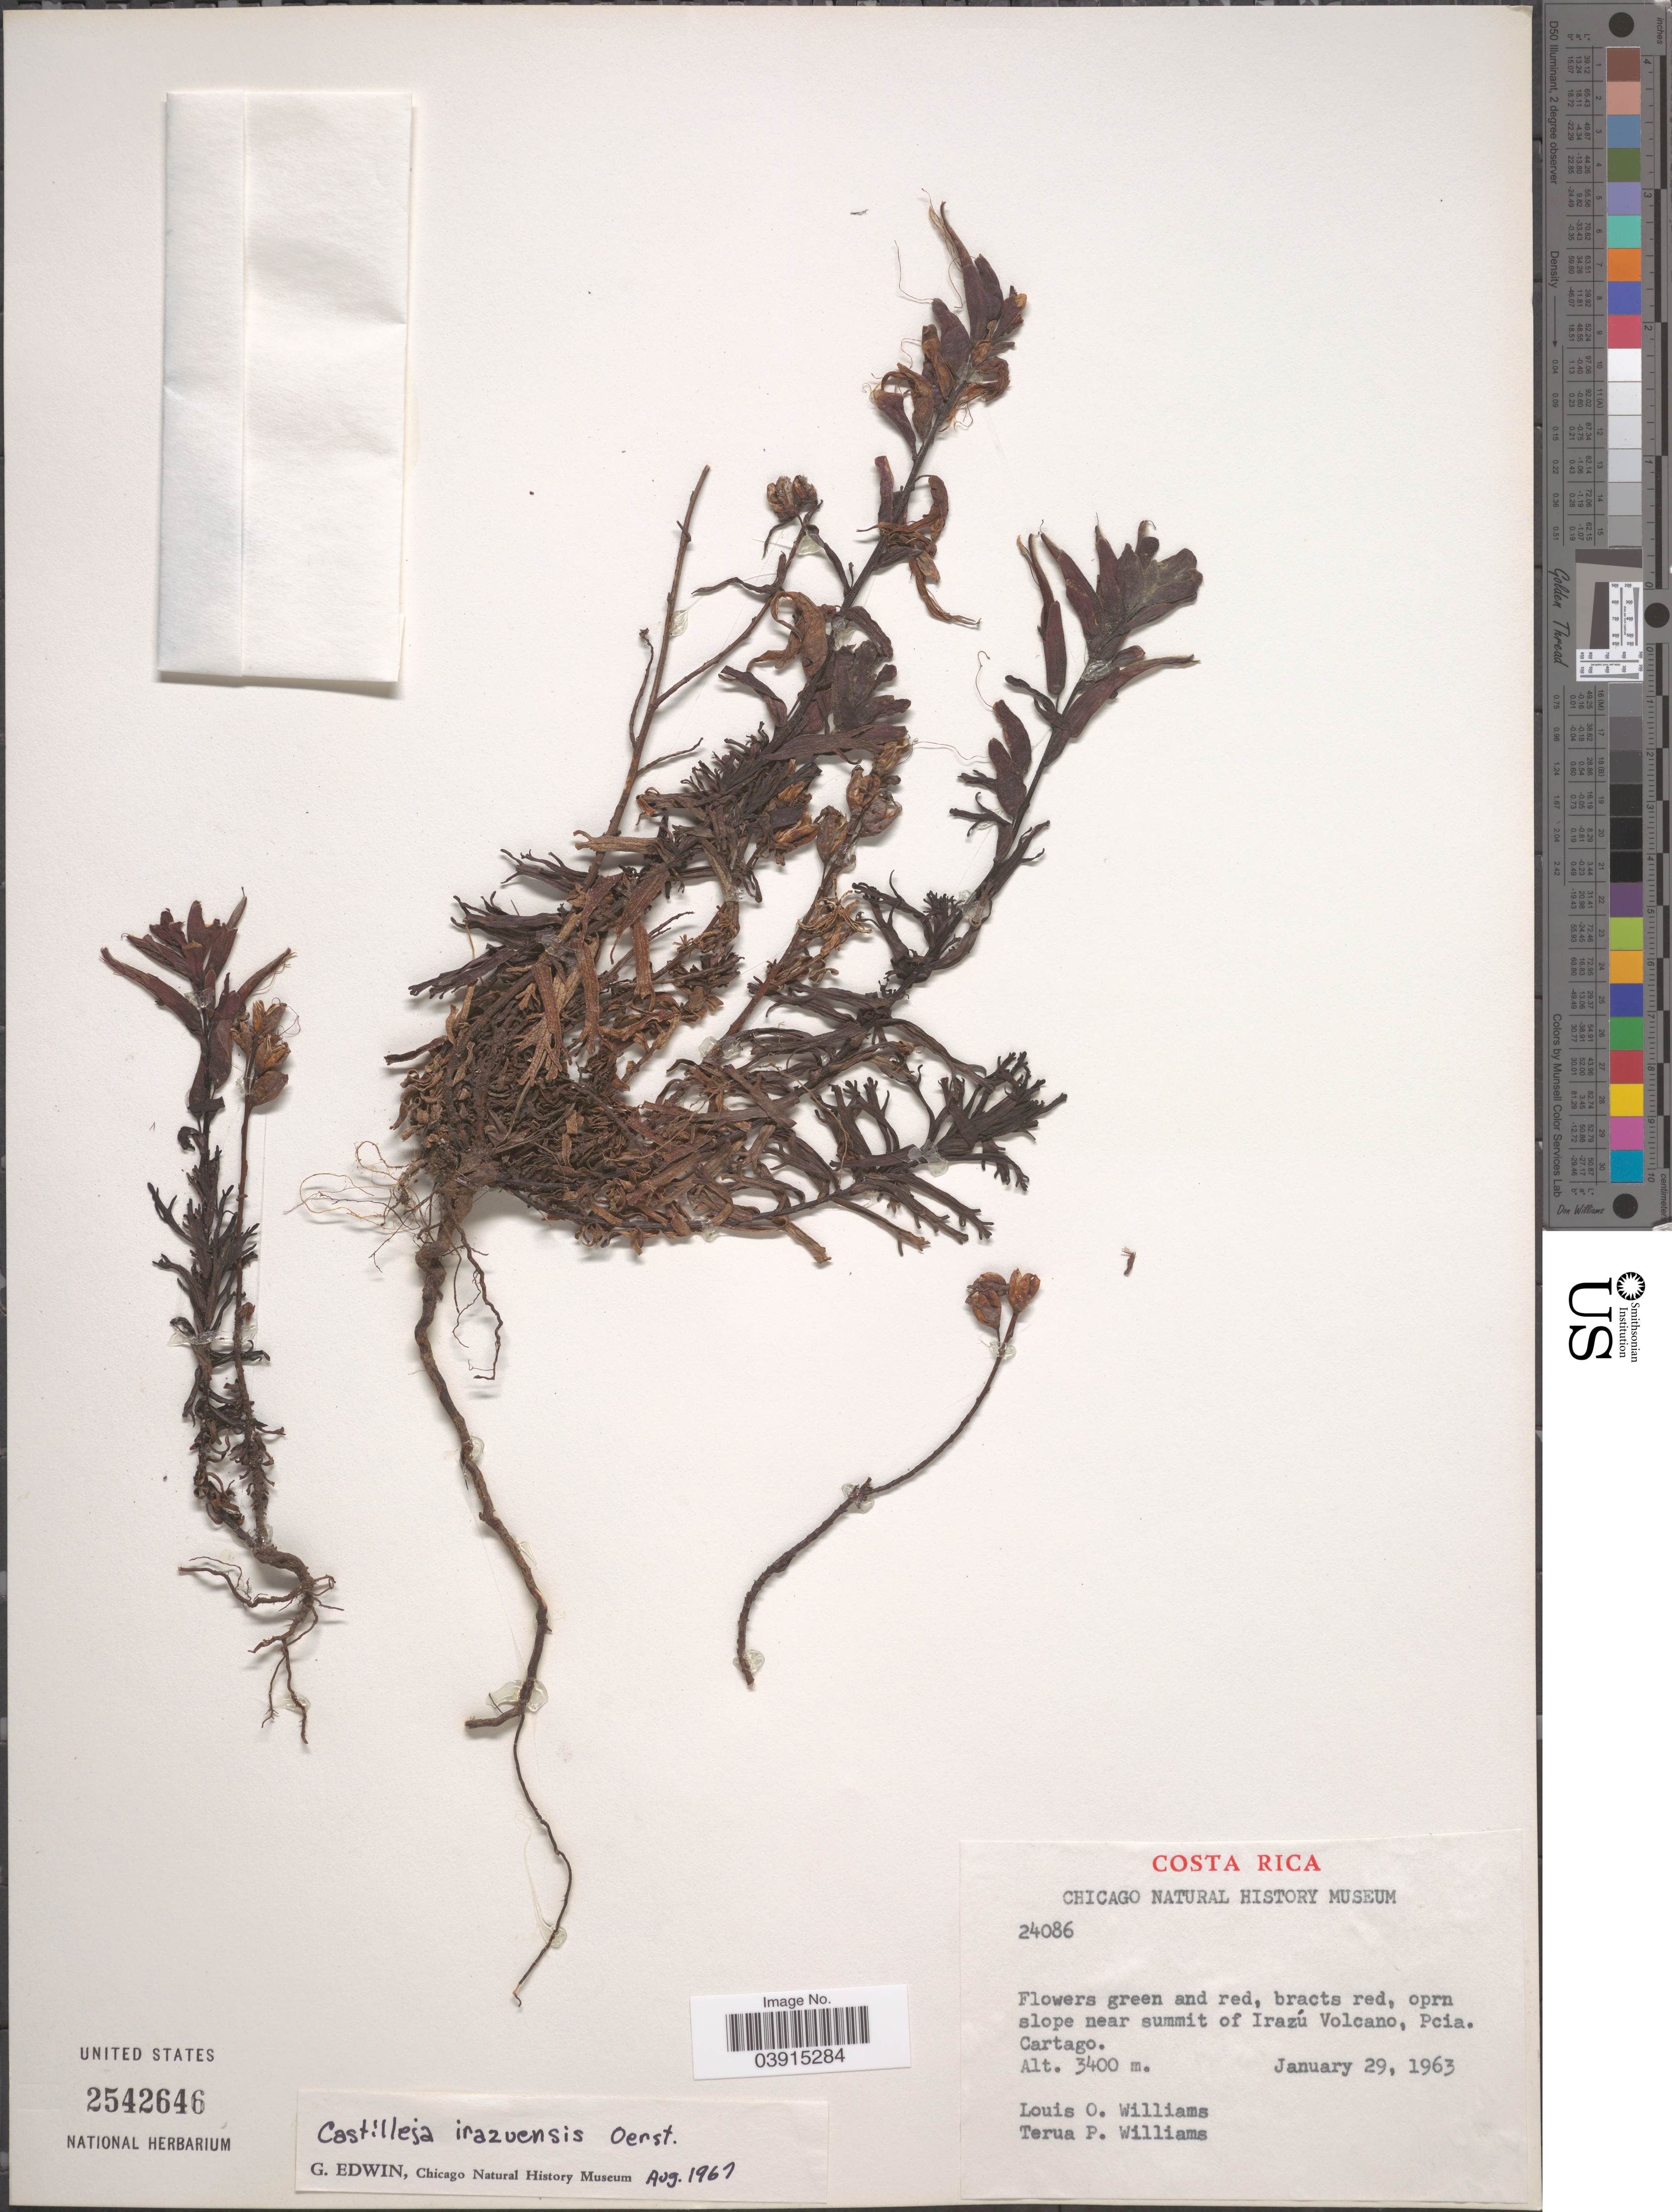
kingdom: Plantae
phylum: Tracheophyta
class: Magnoliopsida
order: Lamiales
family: Orobanchaceae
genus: Castilleja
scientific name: Castilleja irazuensis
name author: Oerst.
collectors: L. O. Williams & T. Williams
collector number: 24086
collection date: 1963-01-29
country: Costa Rica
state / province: Cartago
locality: Near summit of Irazú Volcano.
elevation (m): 3400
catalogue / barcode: US 2542646